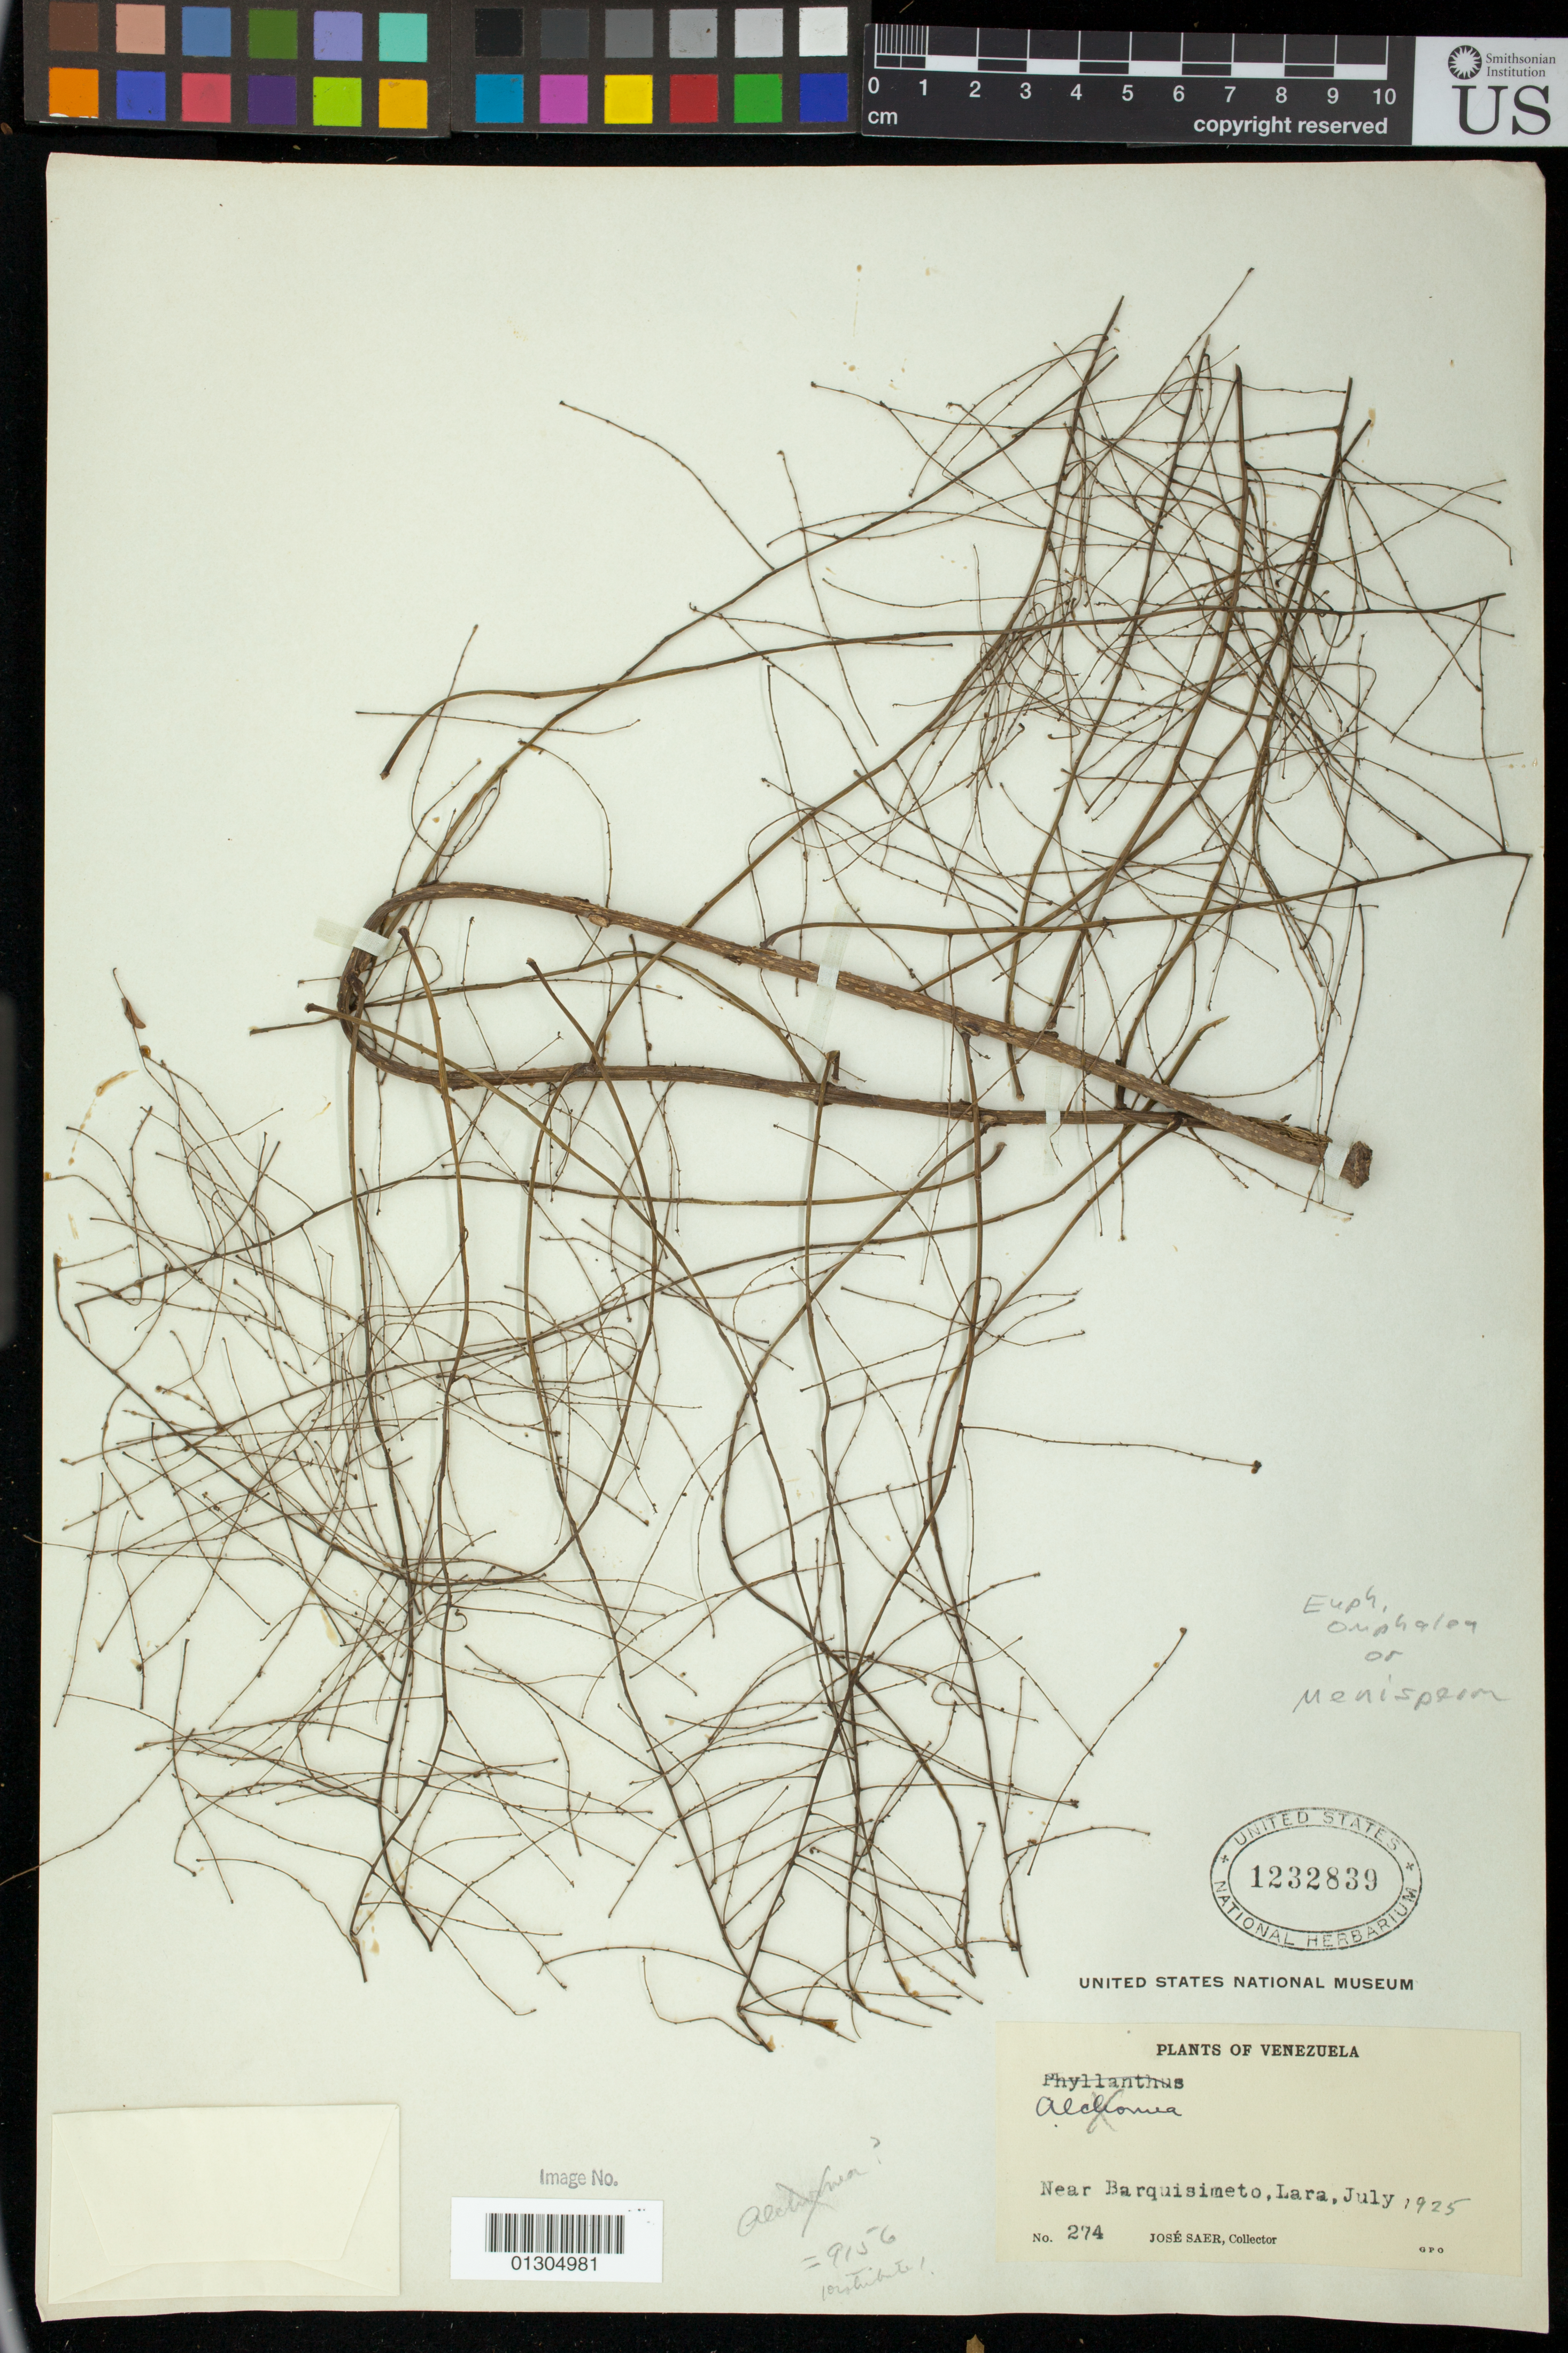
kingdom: Plantae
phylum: Tracheophyta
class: Magnoliopsida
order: Malpighiales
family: Euphorbiaceae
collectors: J. Saer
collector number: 274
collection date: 1925-07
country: Venezuela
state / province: Lara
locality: Near Barquisimeto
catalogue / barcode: US 1232839